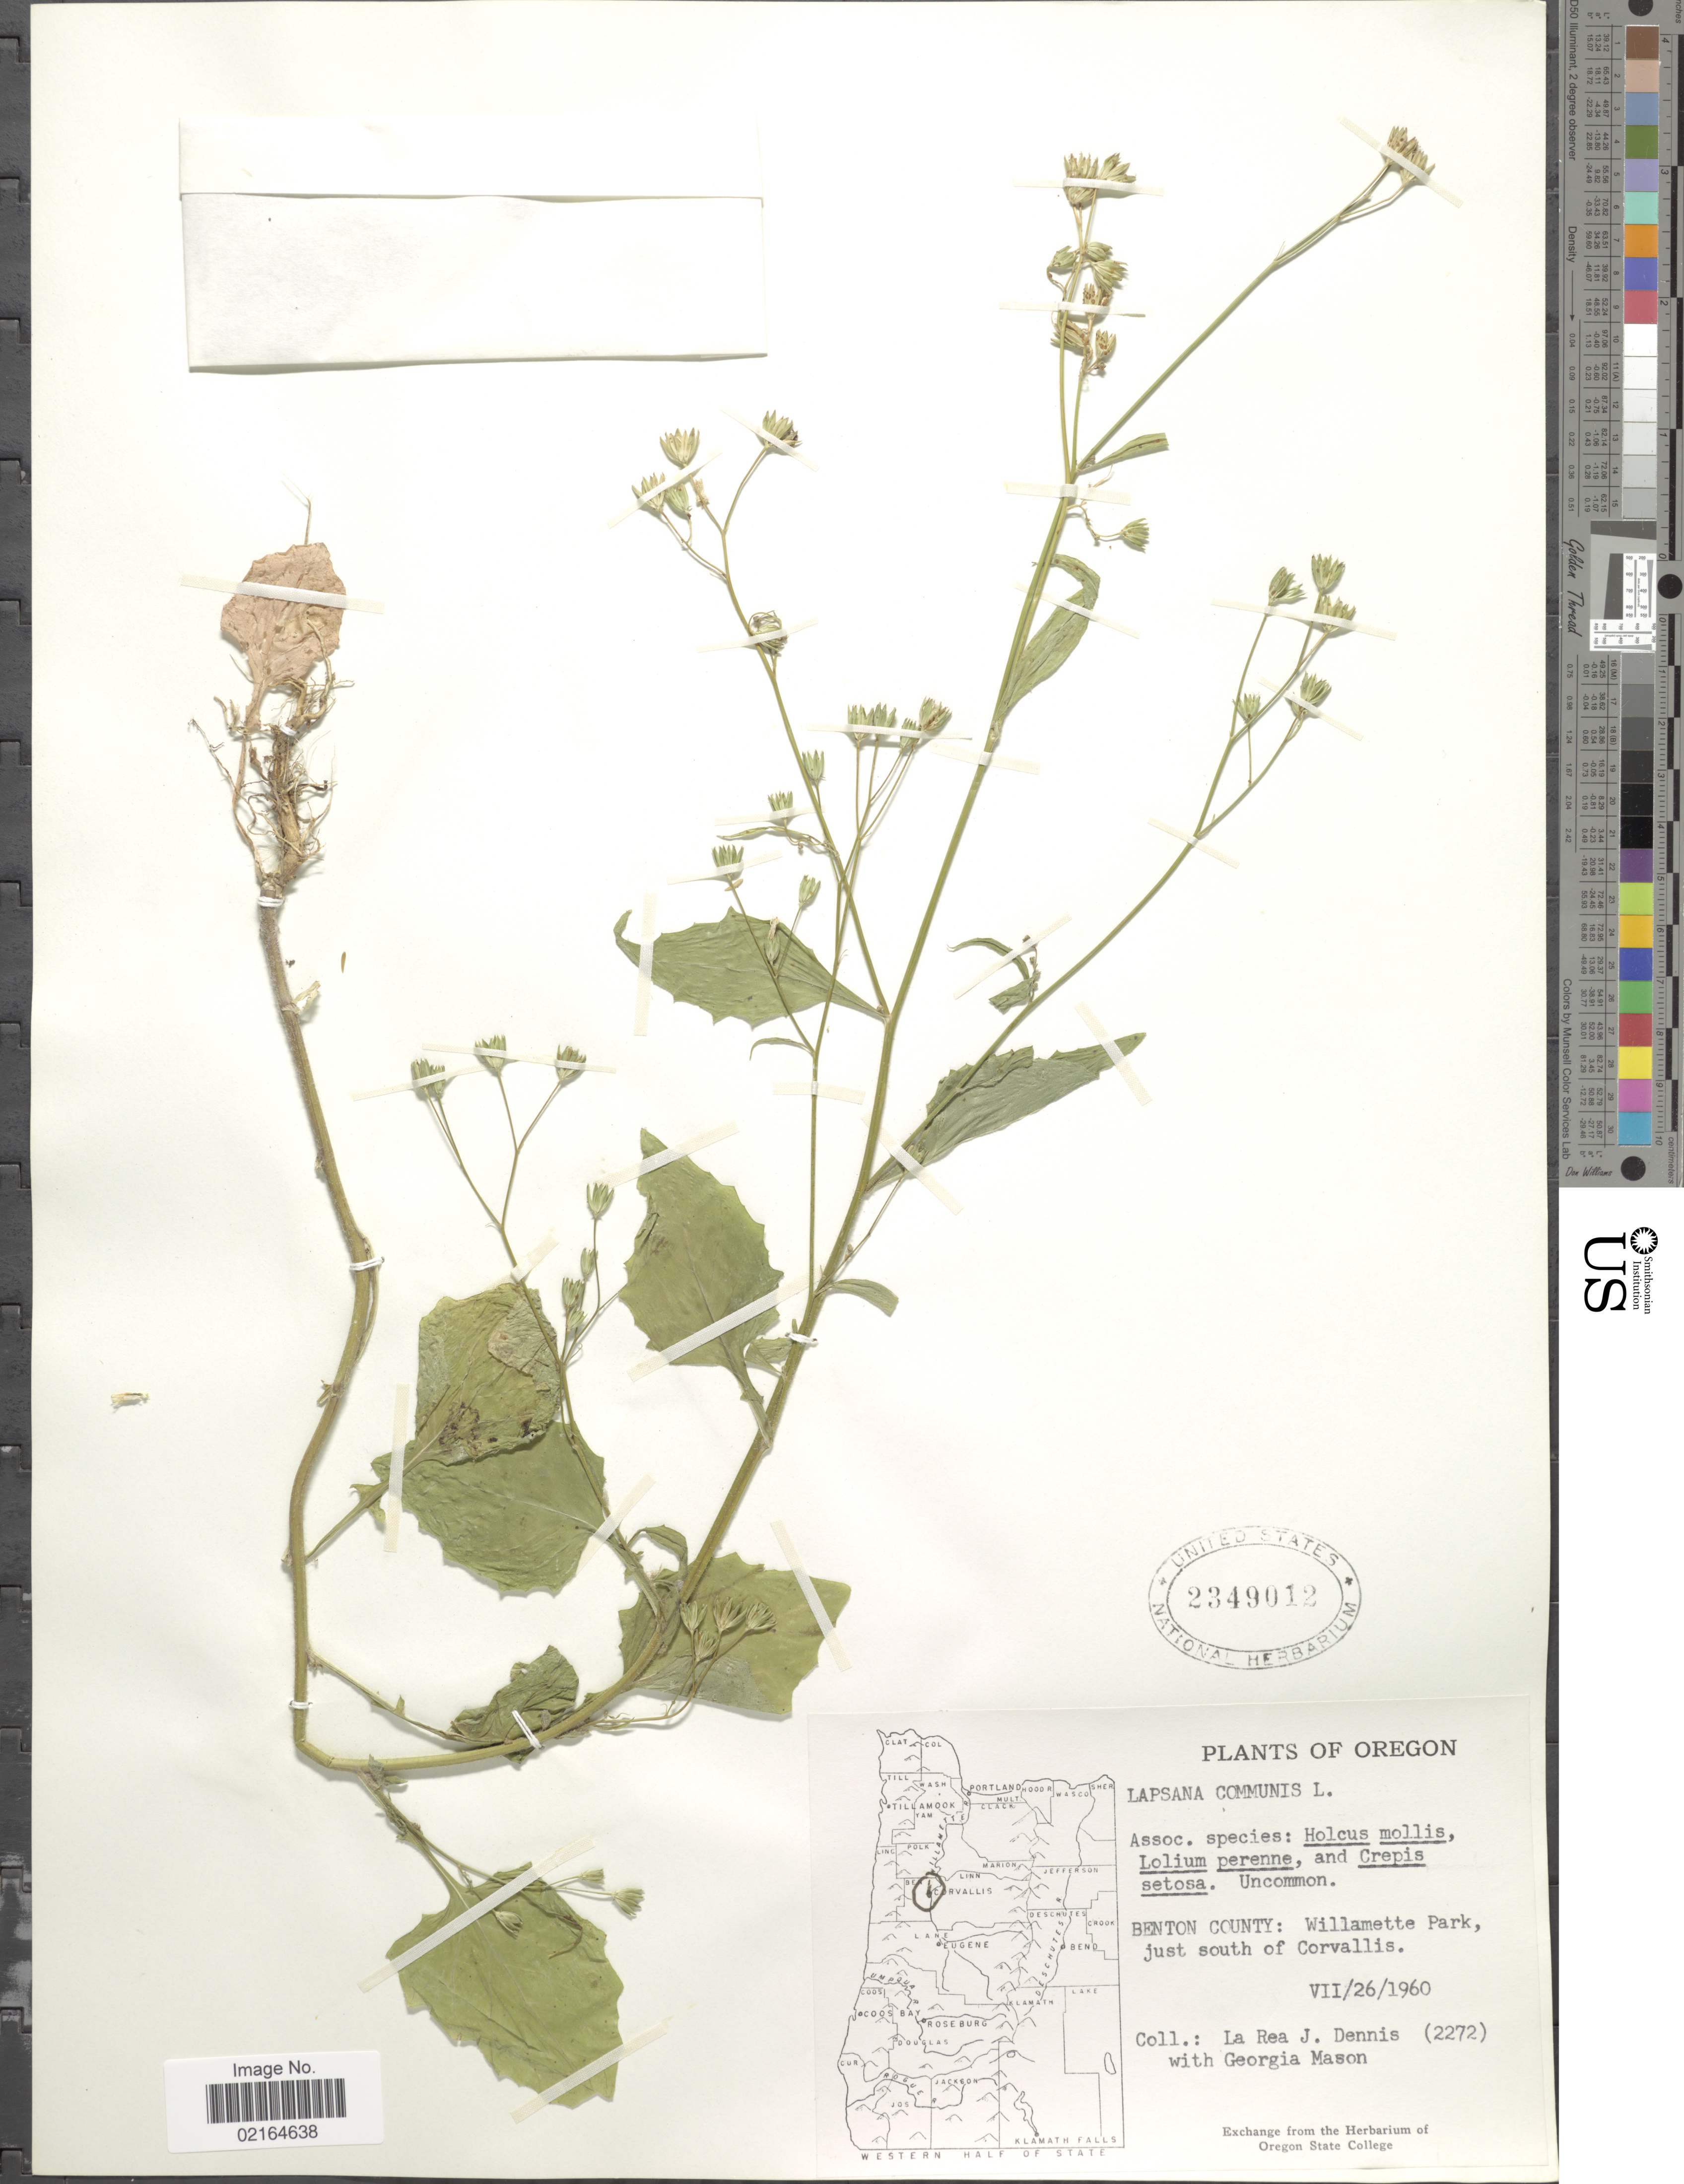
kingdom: Plantae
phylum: Tracheophyta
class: Magnoliopsida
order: Asterales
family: Asteraceae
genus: Lapsana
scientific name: Lapsana communis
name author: L.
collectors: L. Dennis & G. Mason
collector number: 2272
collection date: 1960-07-26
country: United States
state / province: Oregon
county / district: Benton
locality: Benton County: Willamette Park, just south of Corvallis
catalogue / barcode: US 2349012